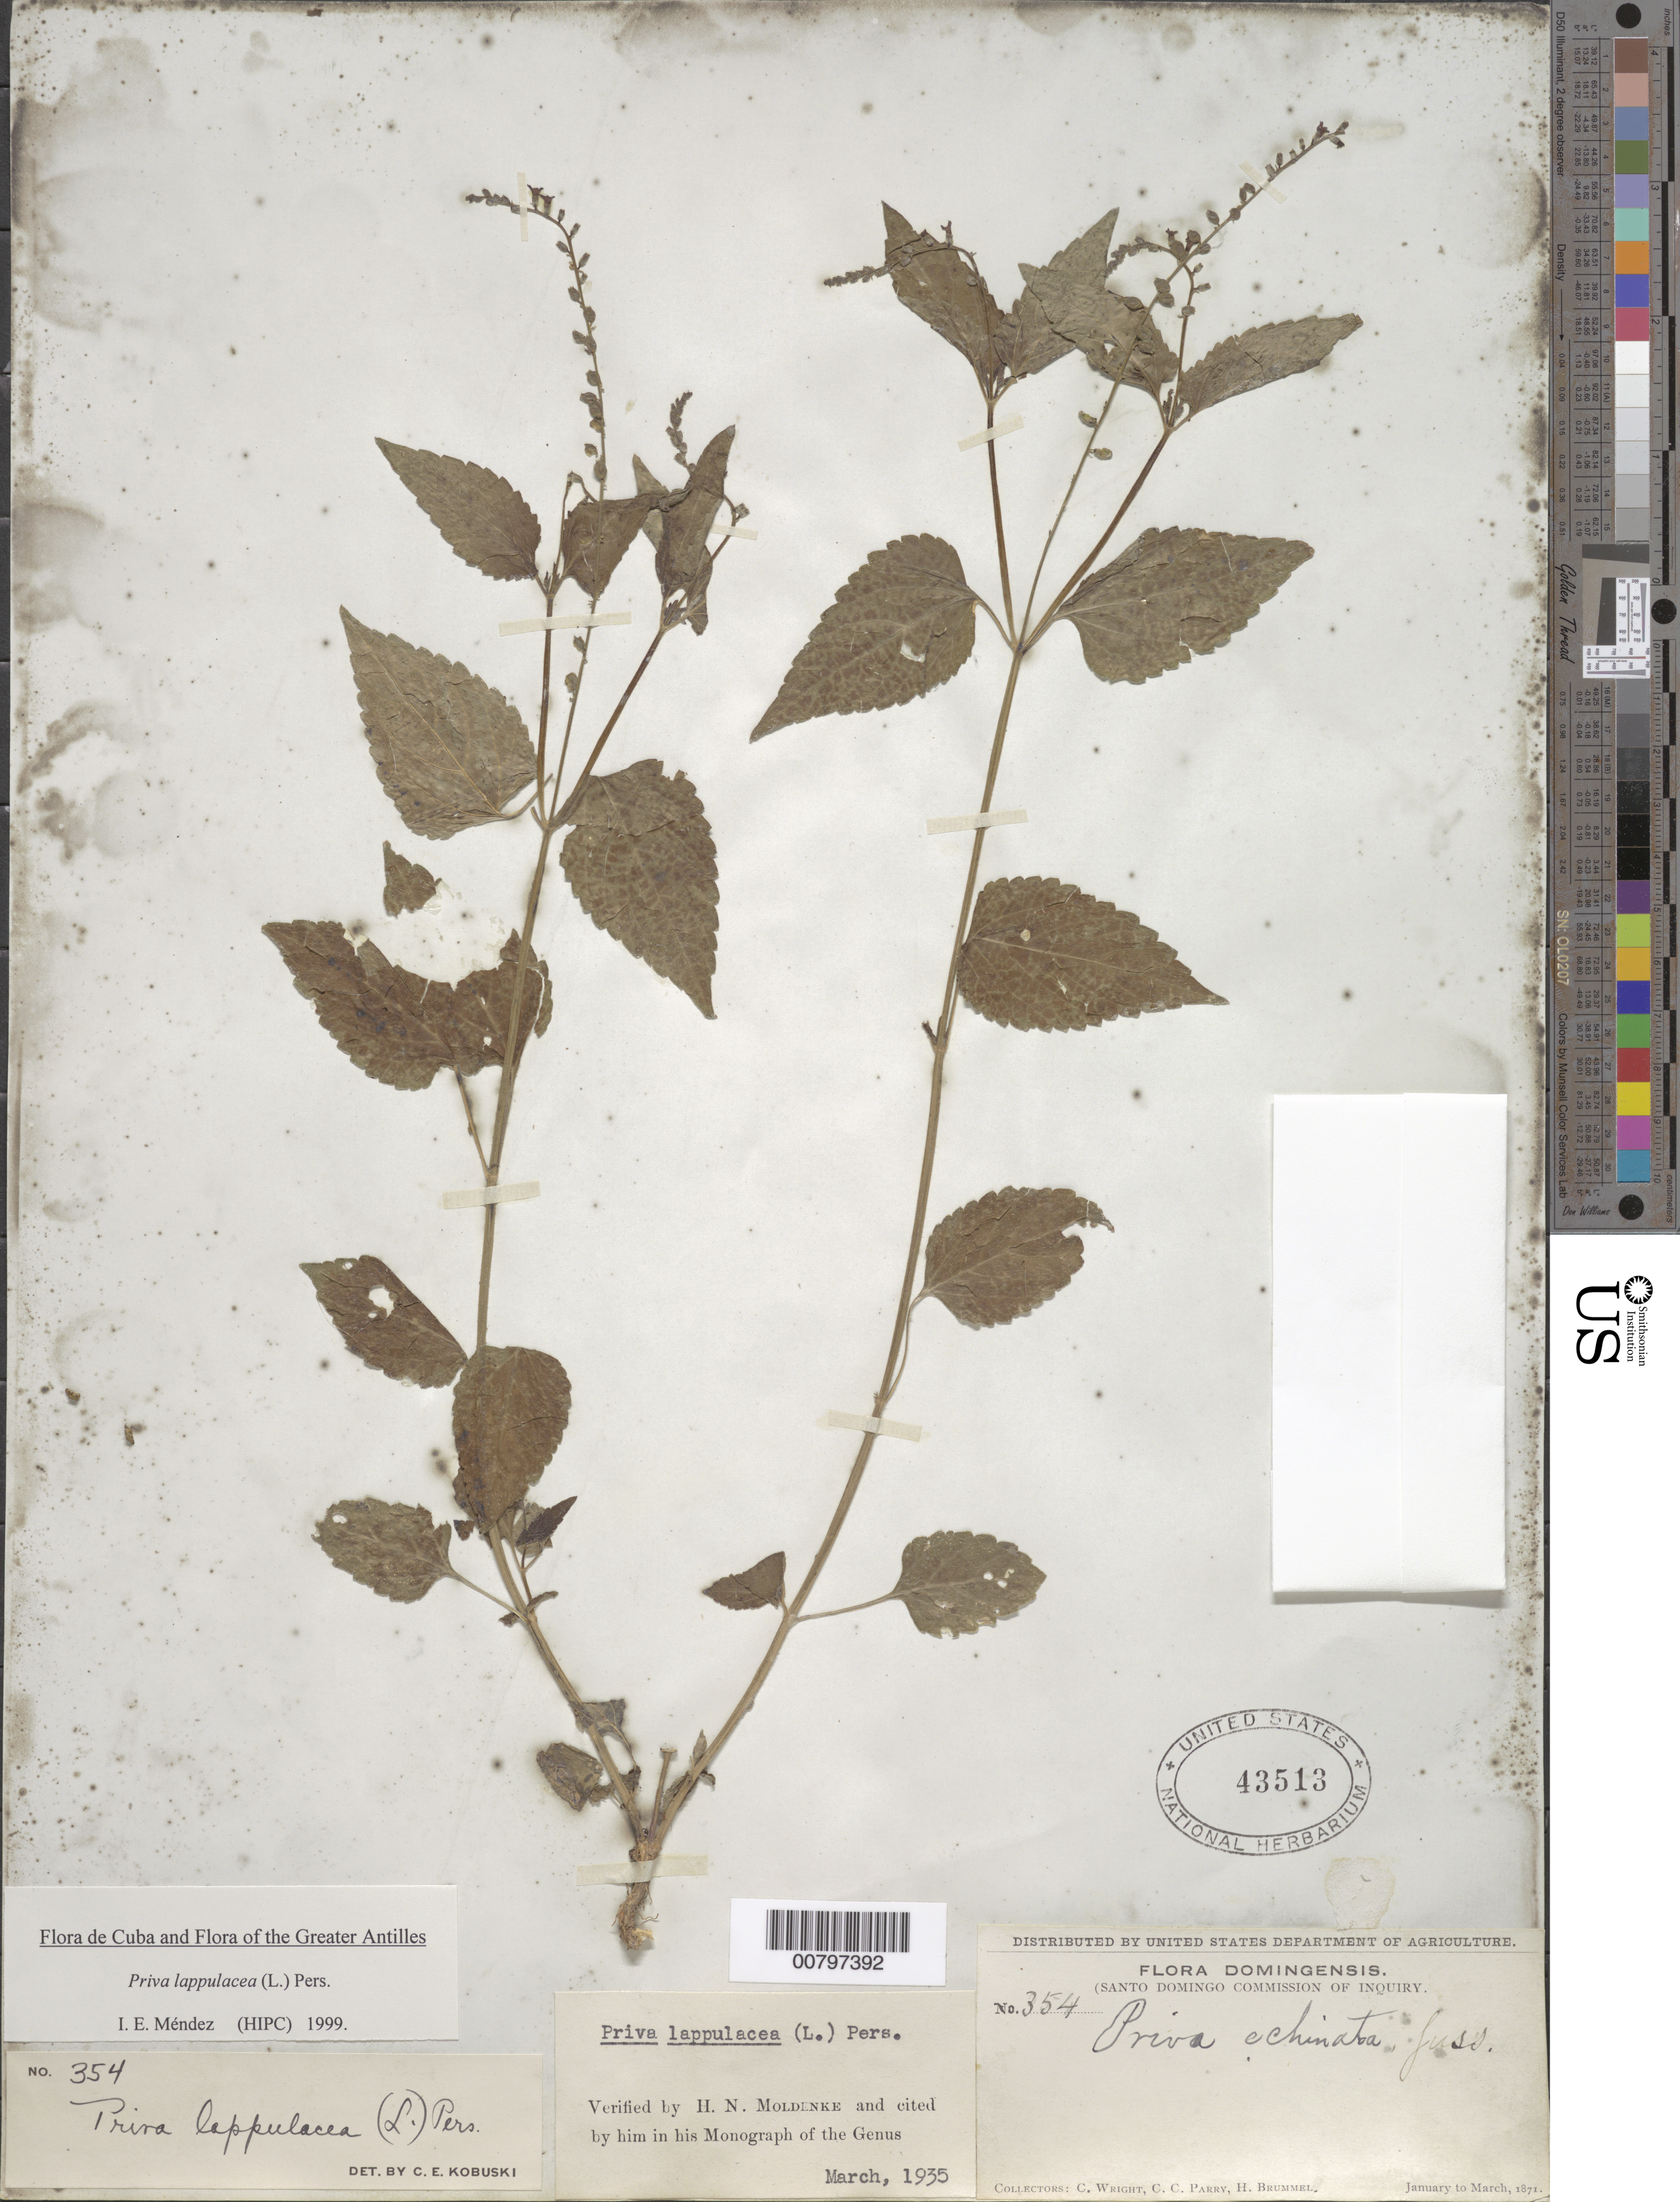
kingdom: Plantae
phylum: Tracheophyta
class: Magnoliopsida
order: Lamiales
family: Verbenaceae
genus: Priva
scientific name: Priva lappulacea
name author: (L.) Pers.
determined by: Méndez, Isidro E., (HIPC)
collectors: C. Wright, C. C. Parry & H. Brummel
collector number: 354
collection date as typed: Jan 1871 to -- Mar 1871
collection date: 1871-01/1871-03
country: Dominican Republic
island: Hispaniola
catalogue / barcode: US 43513